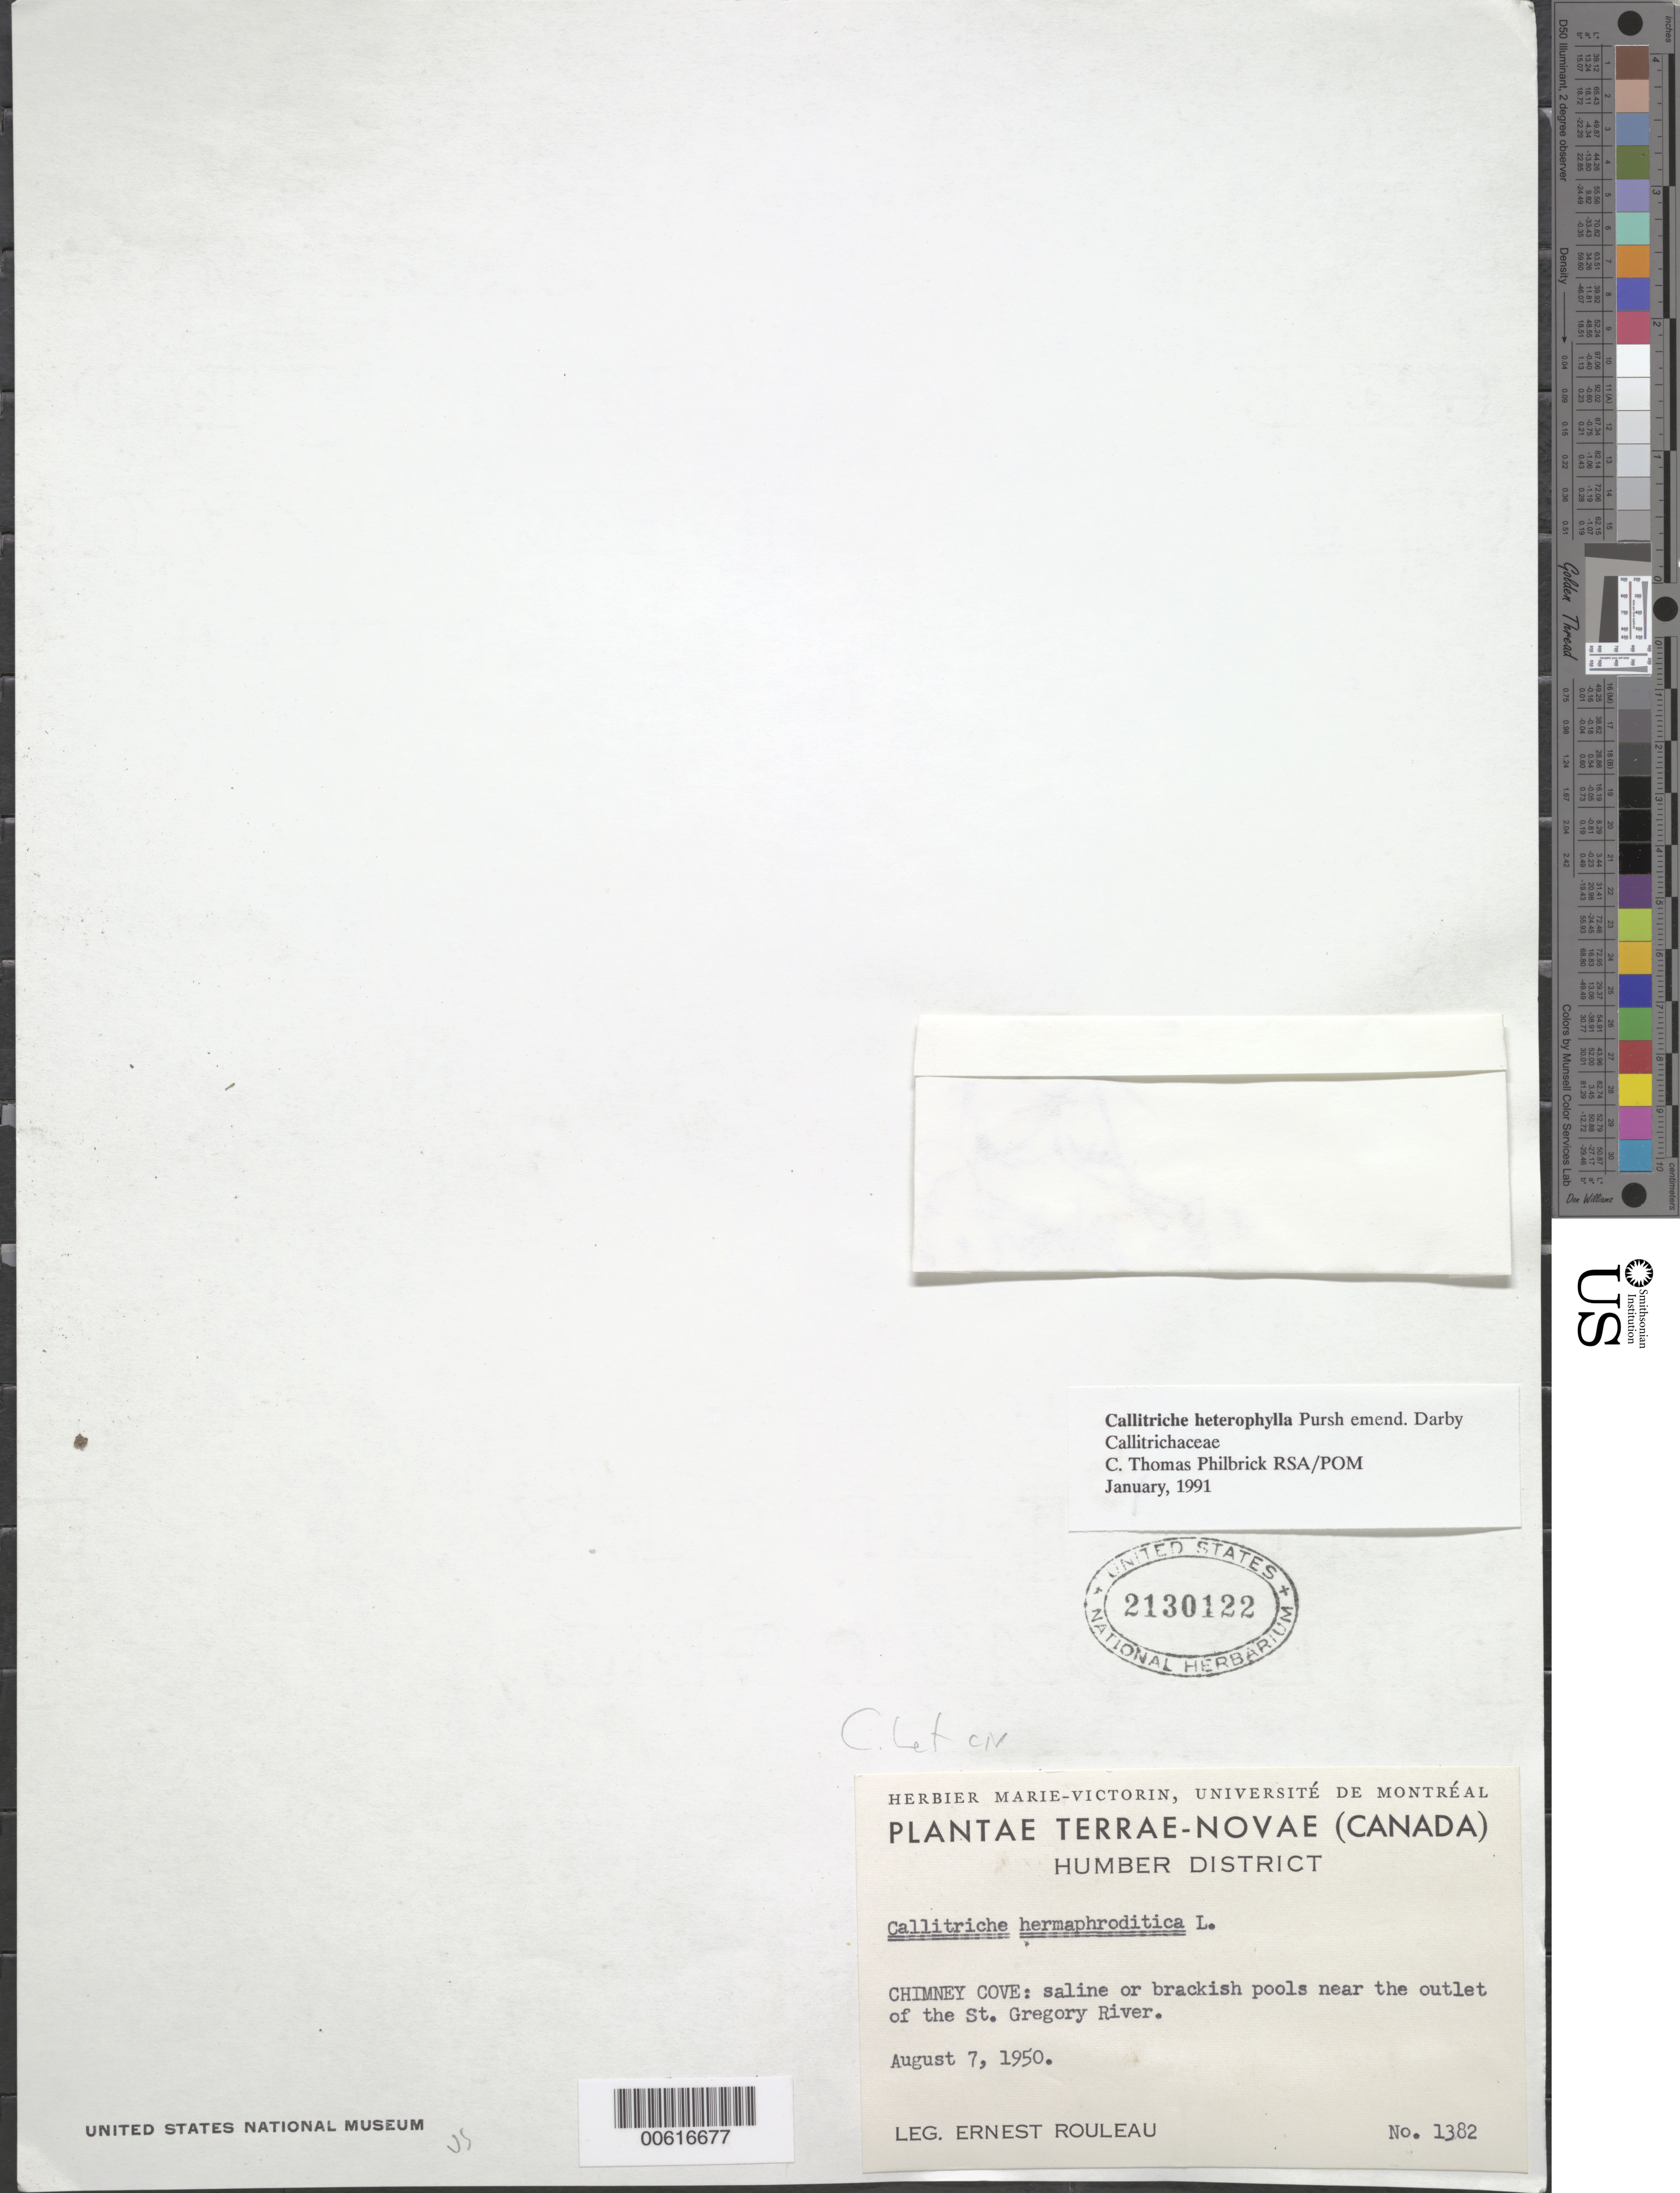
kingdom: Plantae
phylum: Tracheophyta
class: Magnoliopsida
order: Lamiales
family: Plantaginaceae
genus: Callitriche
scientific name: Callitriche heterophylla Pursh emend. Darby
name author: Pursh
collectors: E. Rouleau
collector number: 1382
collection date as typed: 07 Aug 1950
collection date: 1950-08-07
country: Canada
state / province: Newfoundland and Labrador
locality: Humber Dist. (?), Chimney Cove, outlet of St. Gregory River.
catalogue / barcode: US 2130122